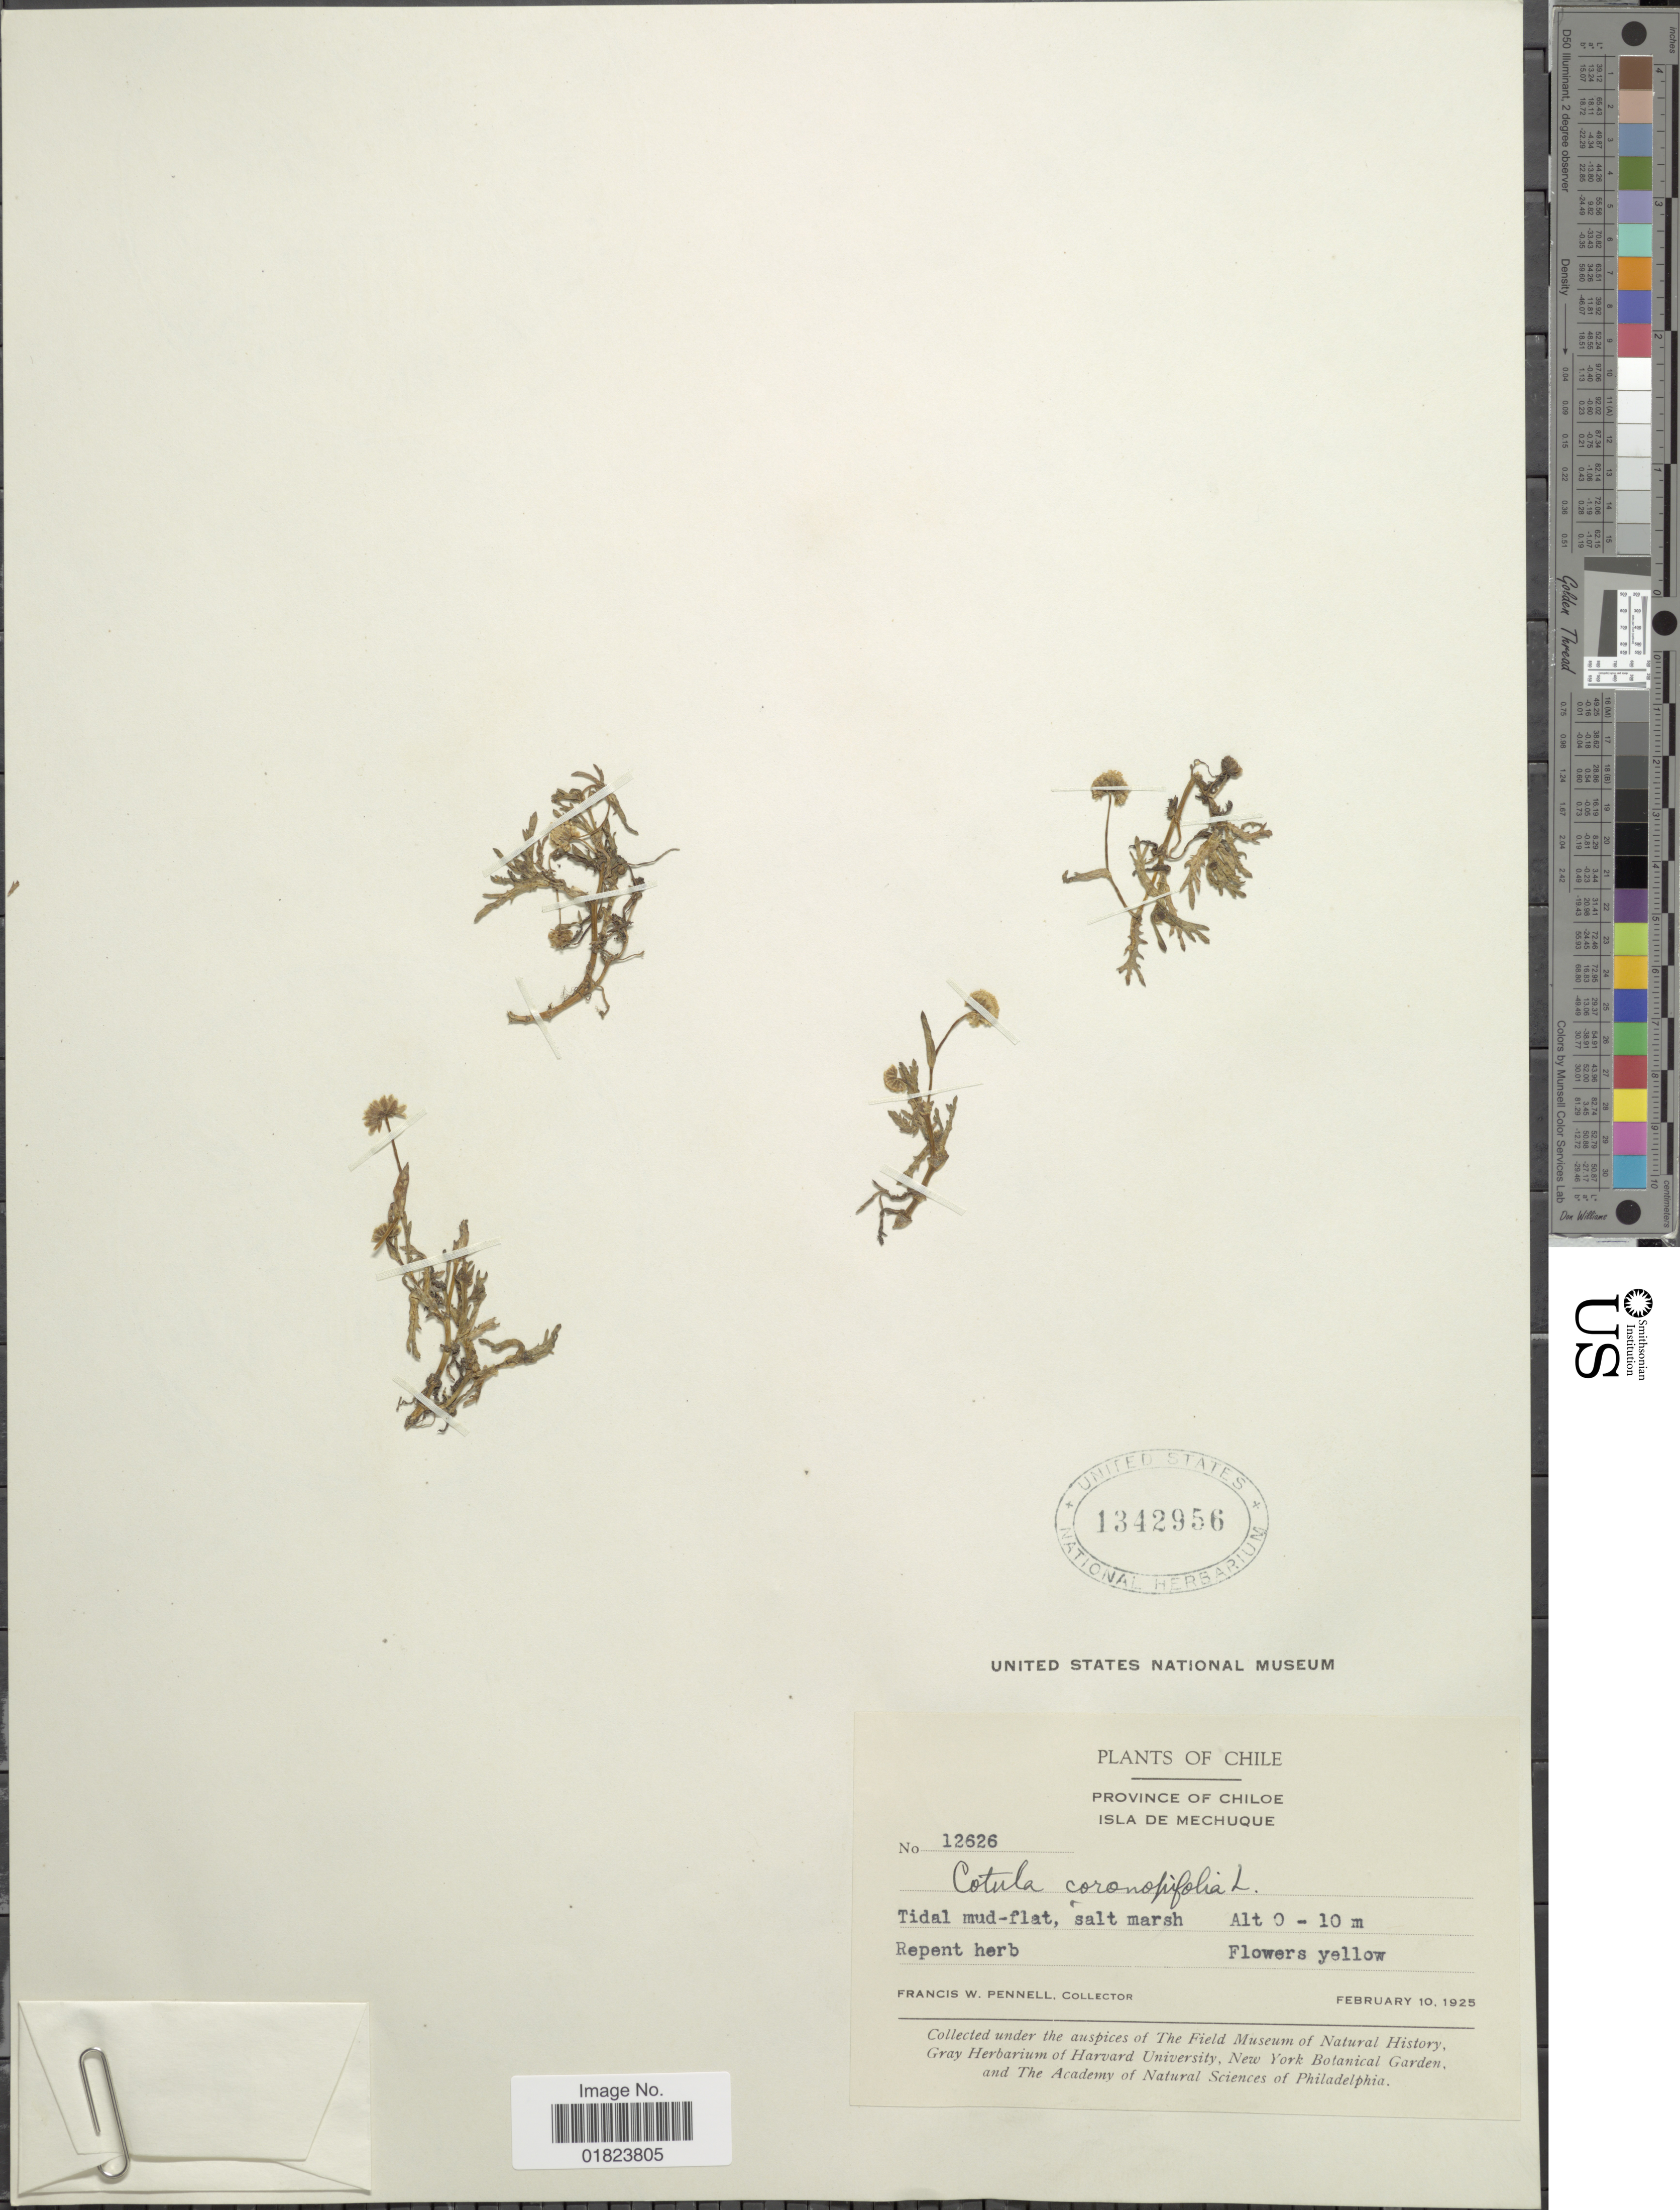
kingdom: Plantae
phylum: Tracheophyta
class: Magnoliopsida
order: Asterales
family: Asteraceae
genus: Cotula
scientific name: Cotula coronopifolia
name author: L.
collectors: F. W. Pennell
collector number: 12626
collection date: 1925-02-10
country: Chile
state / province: Arica y Parinacota (XV)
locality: Isla de Mechuque.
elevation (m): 0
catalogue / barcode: US 1342956